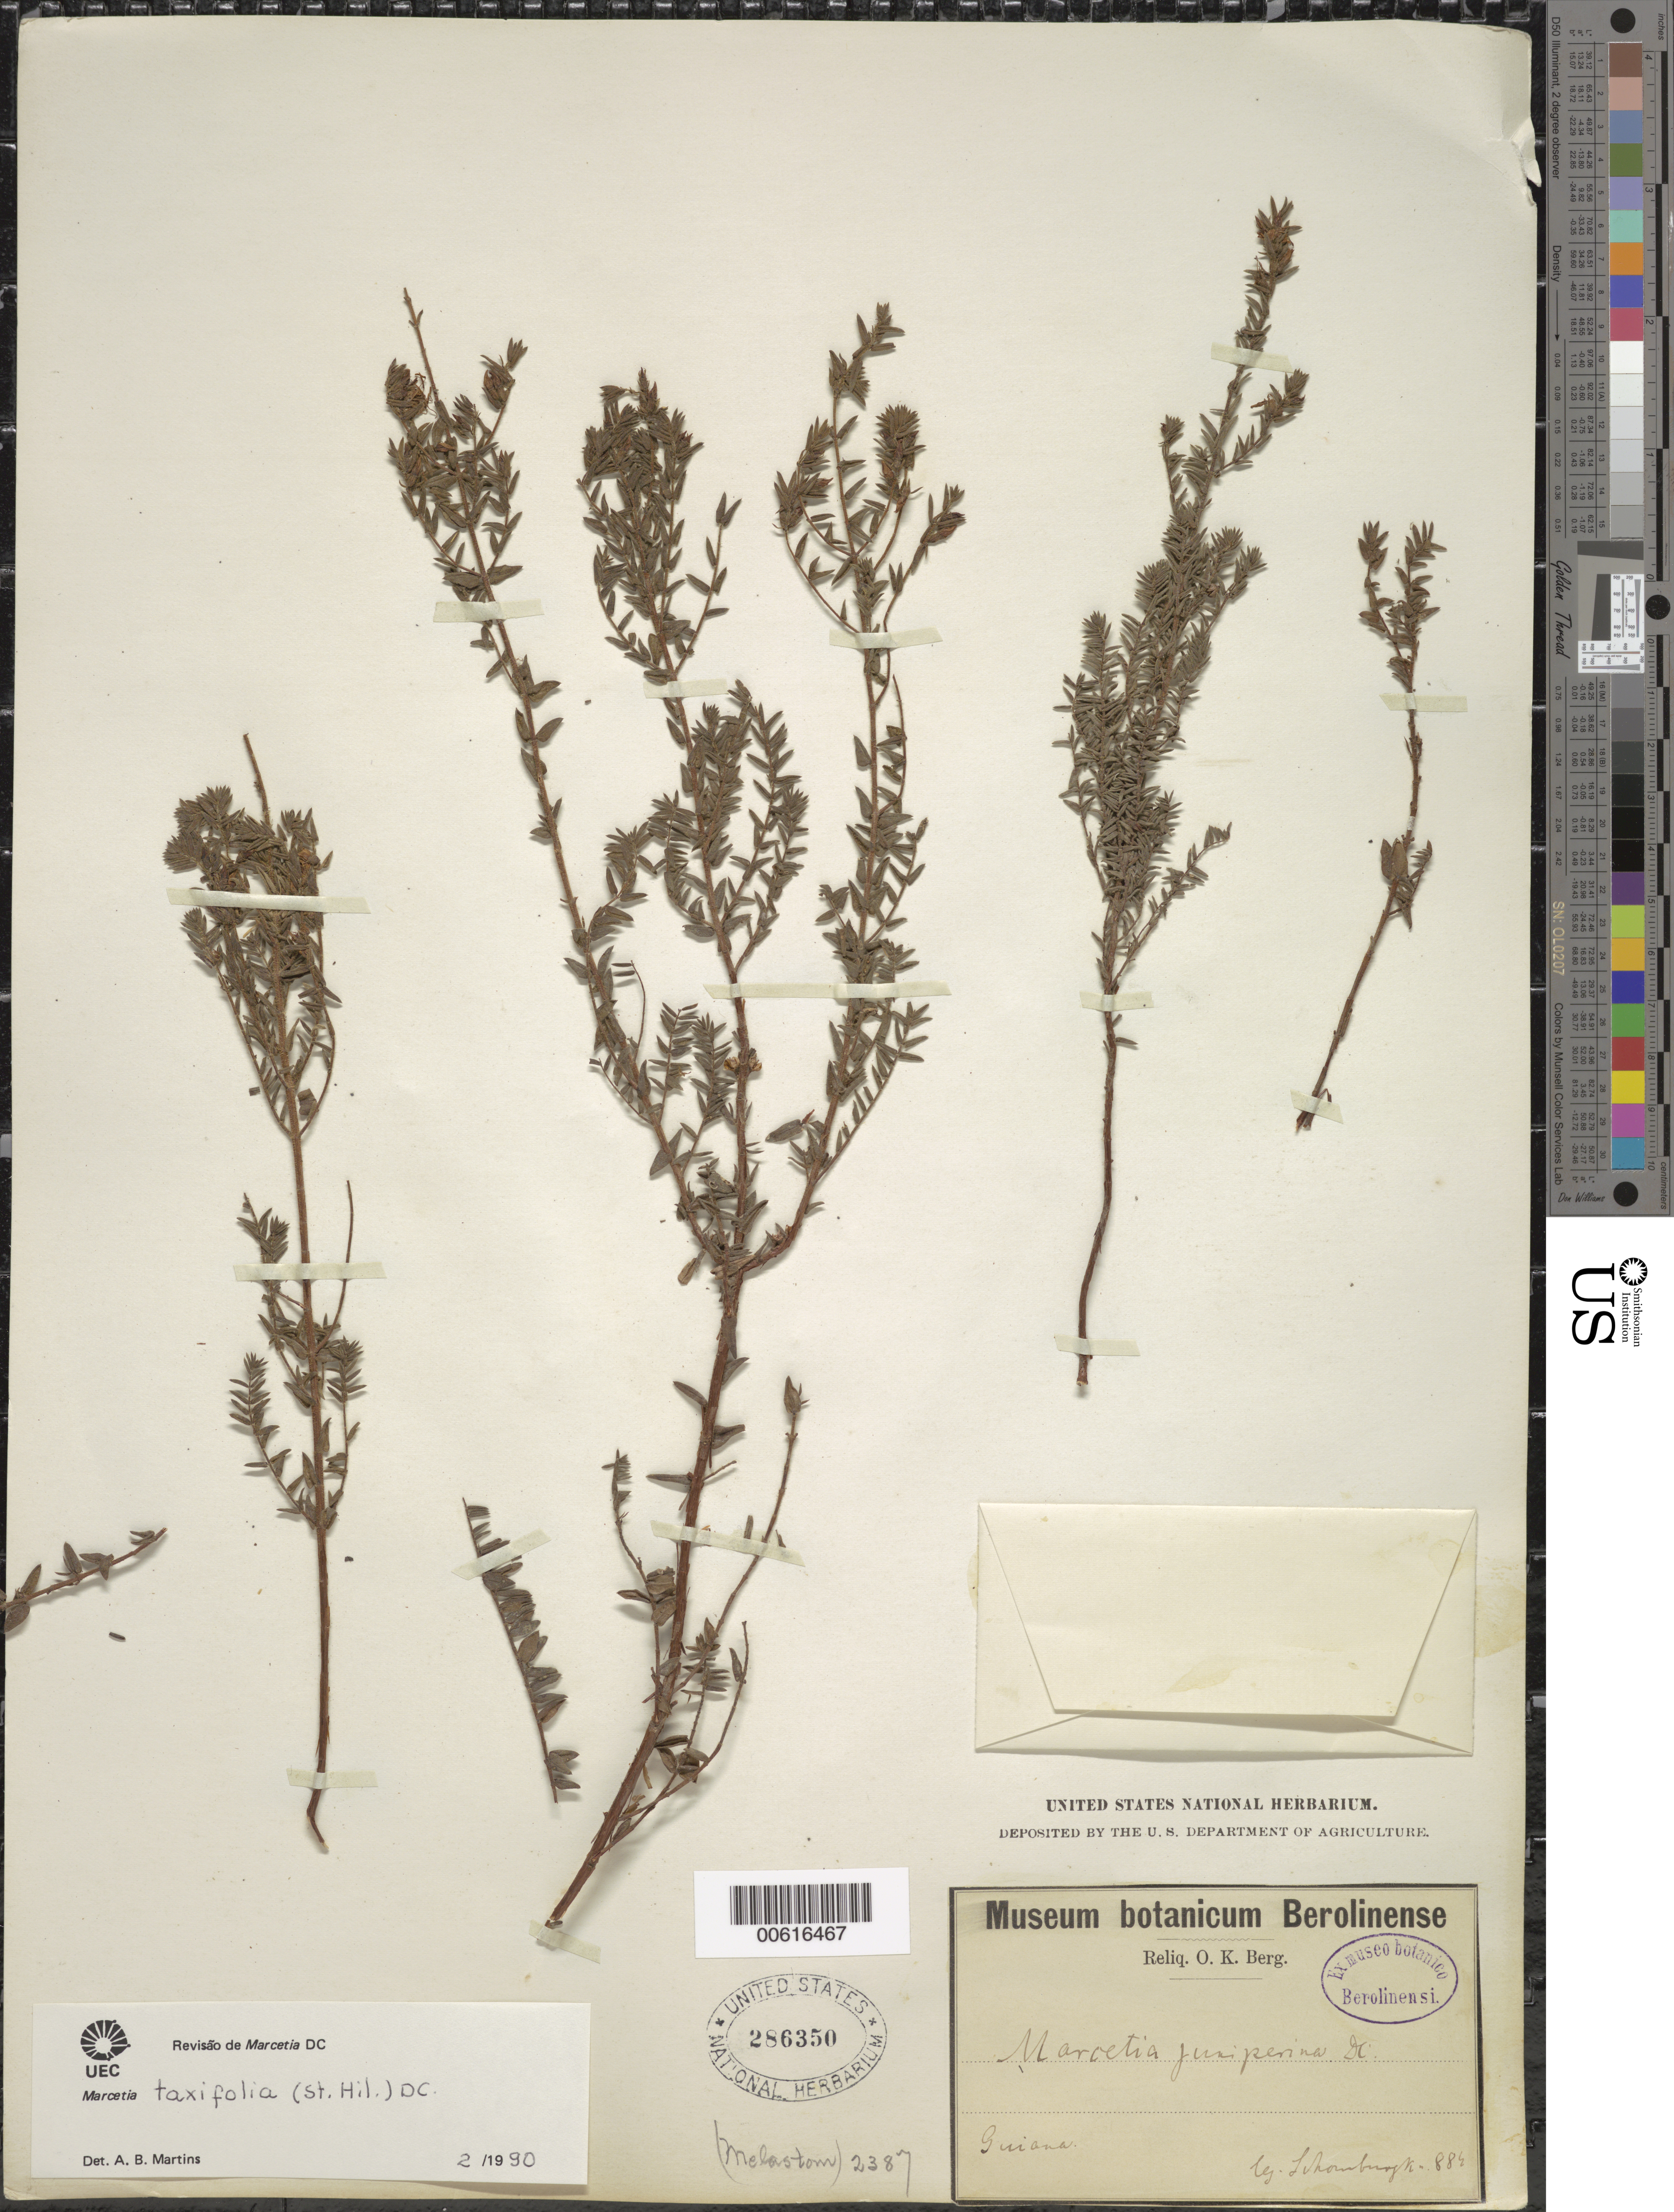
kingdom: Plantae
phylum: Tracheophyta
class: Magnoliopsida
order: Myrtales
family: Melastomataceae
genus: Marcetia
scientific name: Marcetia taxifolia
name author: (A. St.-Hil.) DC.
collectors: R. H. Schomburgk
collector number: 884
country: Guyana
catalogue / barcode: US 286350